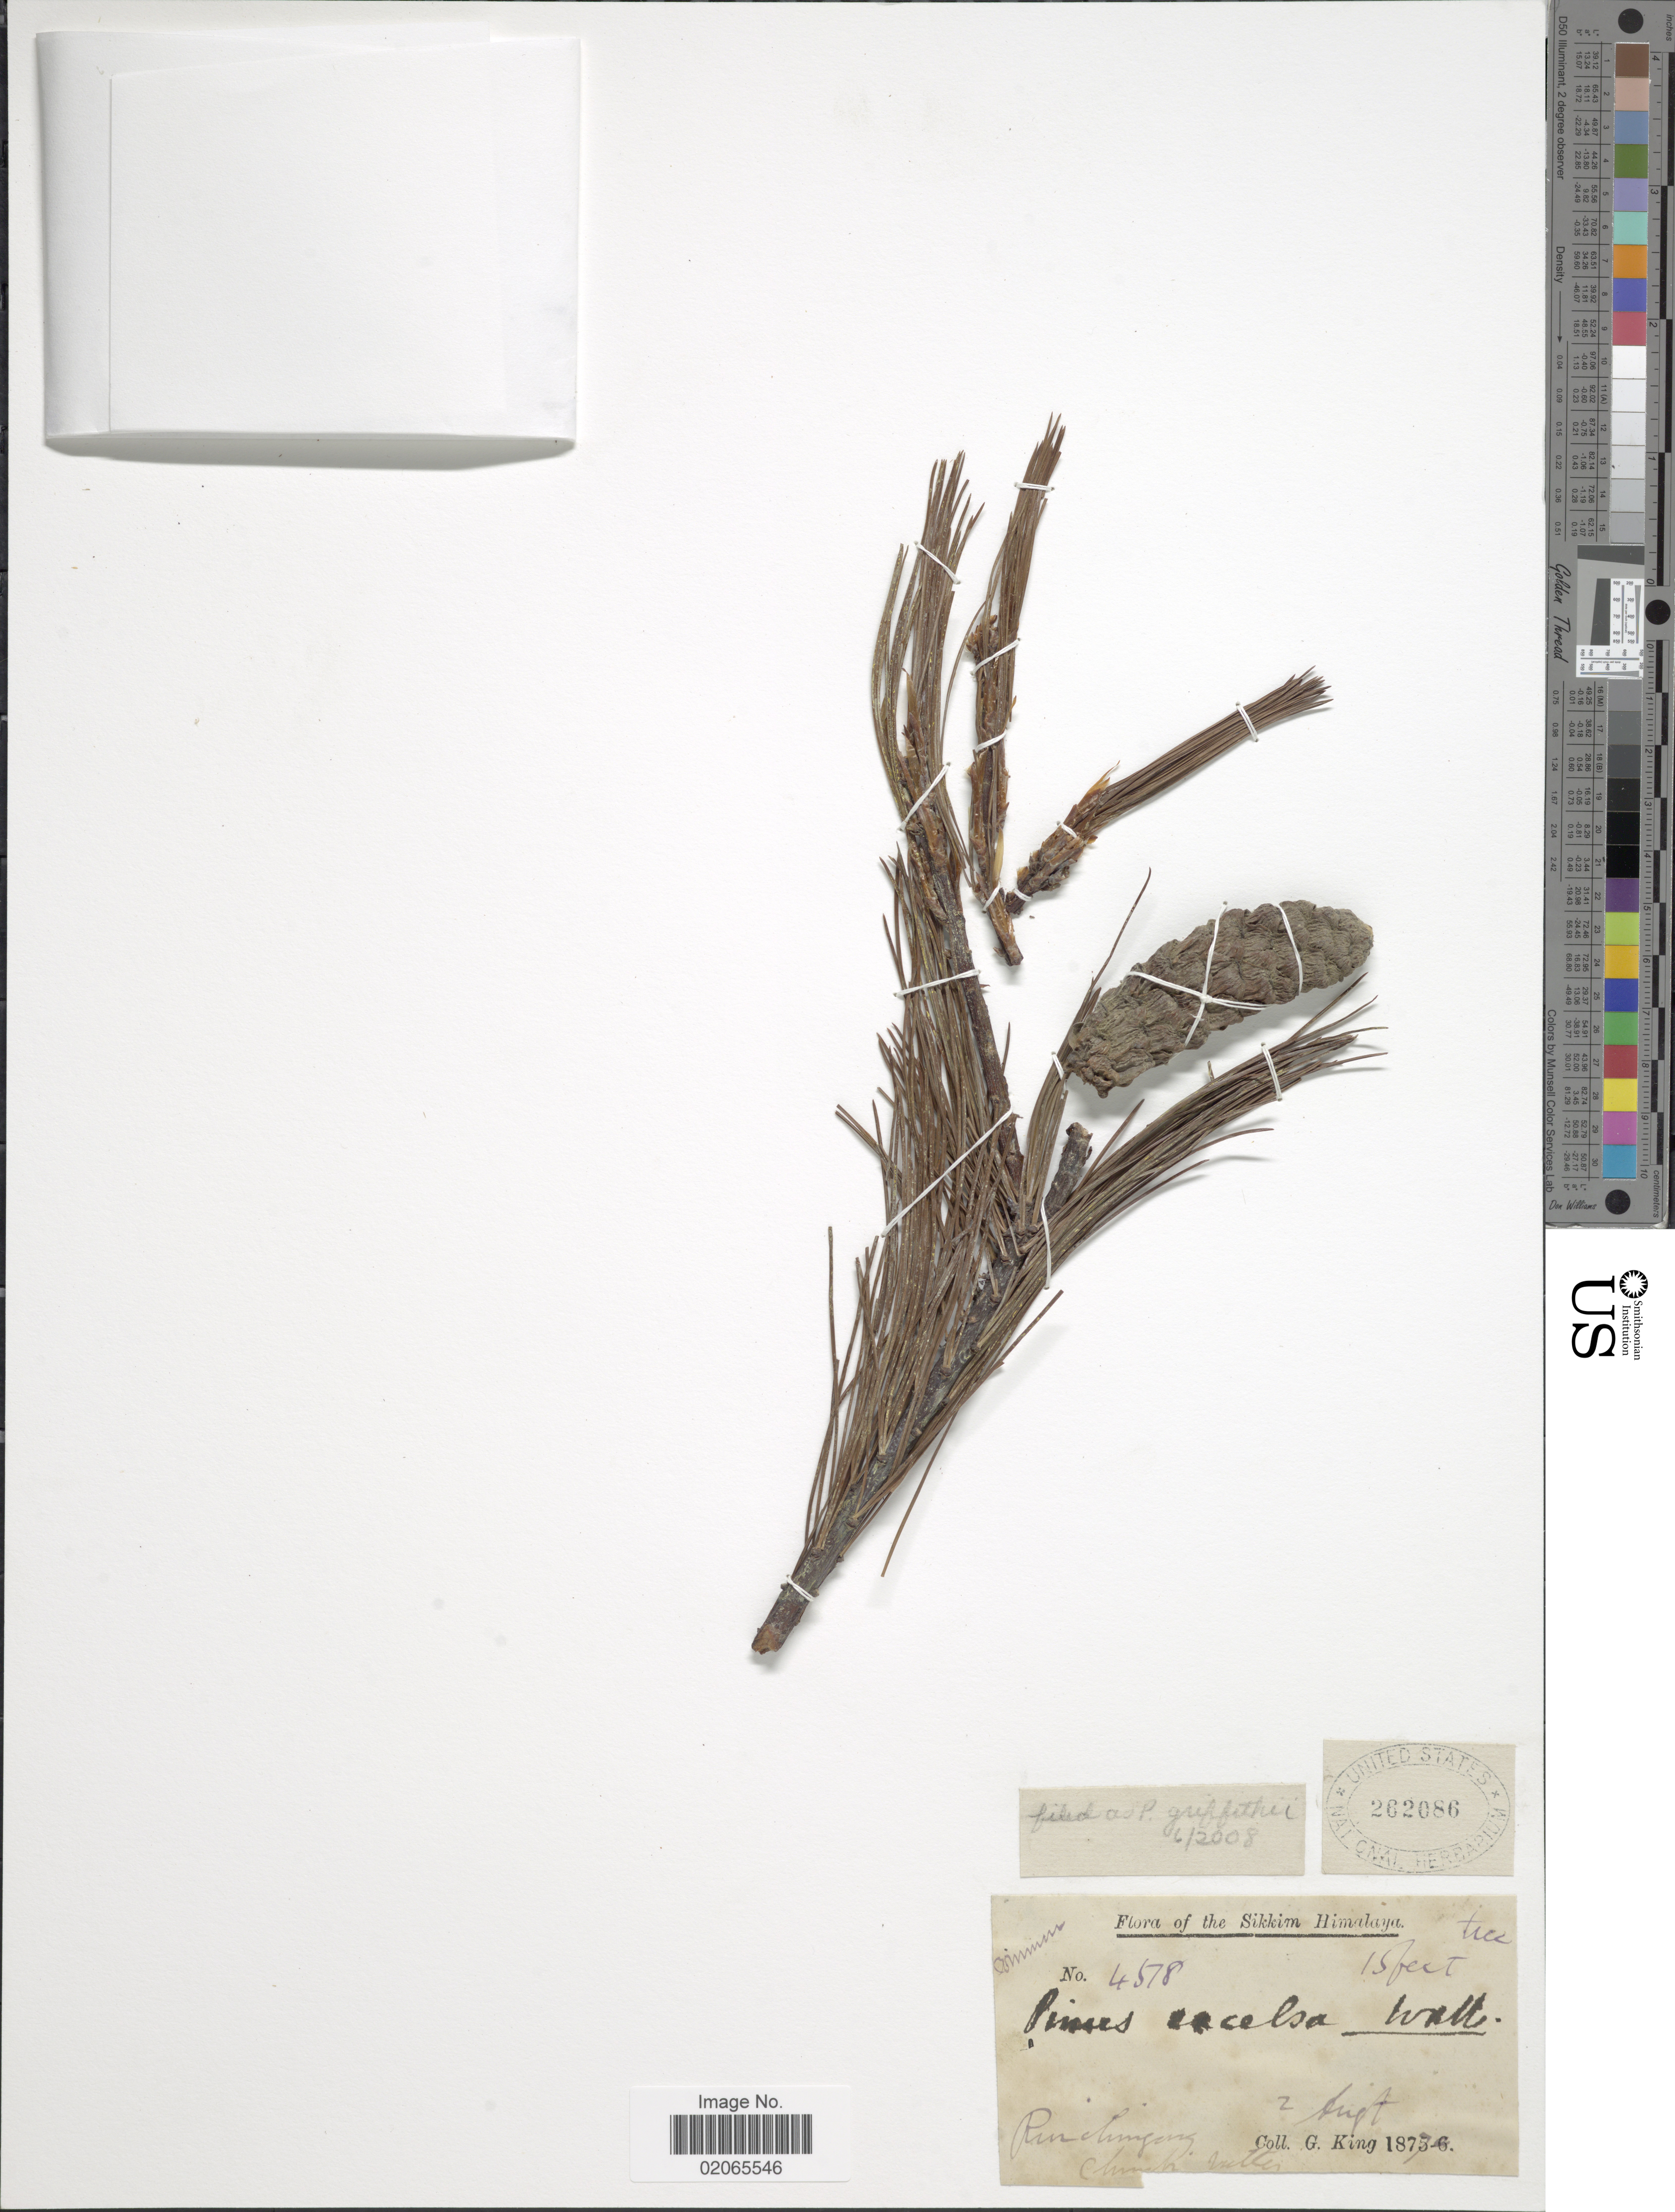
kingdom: Plantae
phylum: Tracheophyta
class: Pinopsida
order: Pinales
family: Pinaceae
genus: Pinus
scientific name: Pinus griffithii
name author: McClell.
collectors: G. King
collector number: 4578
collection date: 1875-08-02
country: India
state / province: Sikkim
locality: Himalaya, Pinchingong Chinh Vetter [interpreted]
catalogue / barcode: US 262086